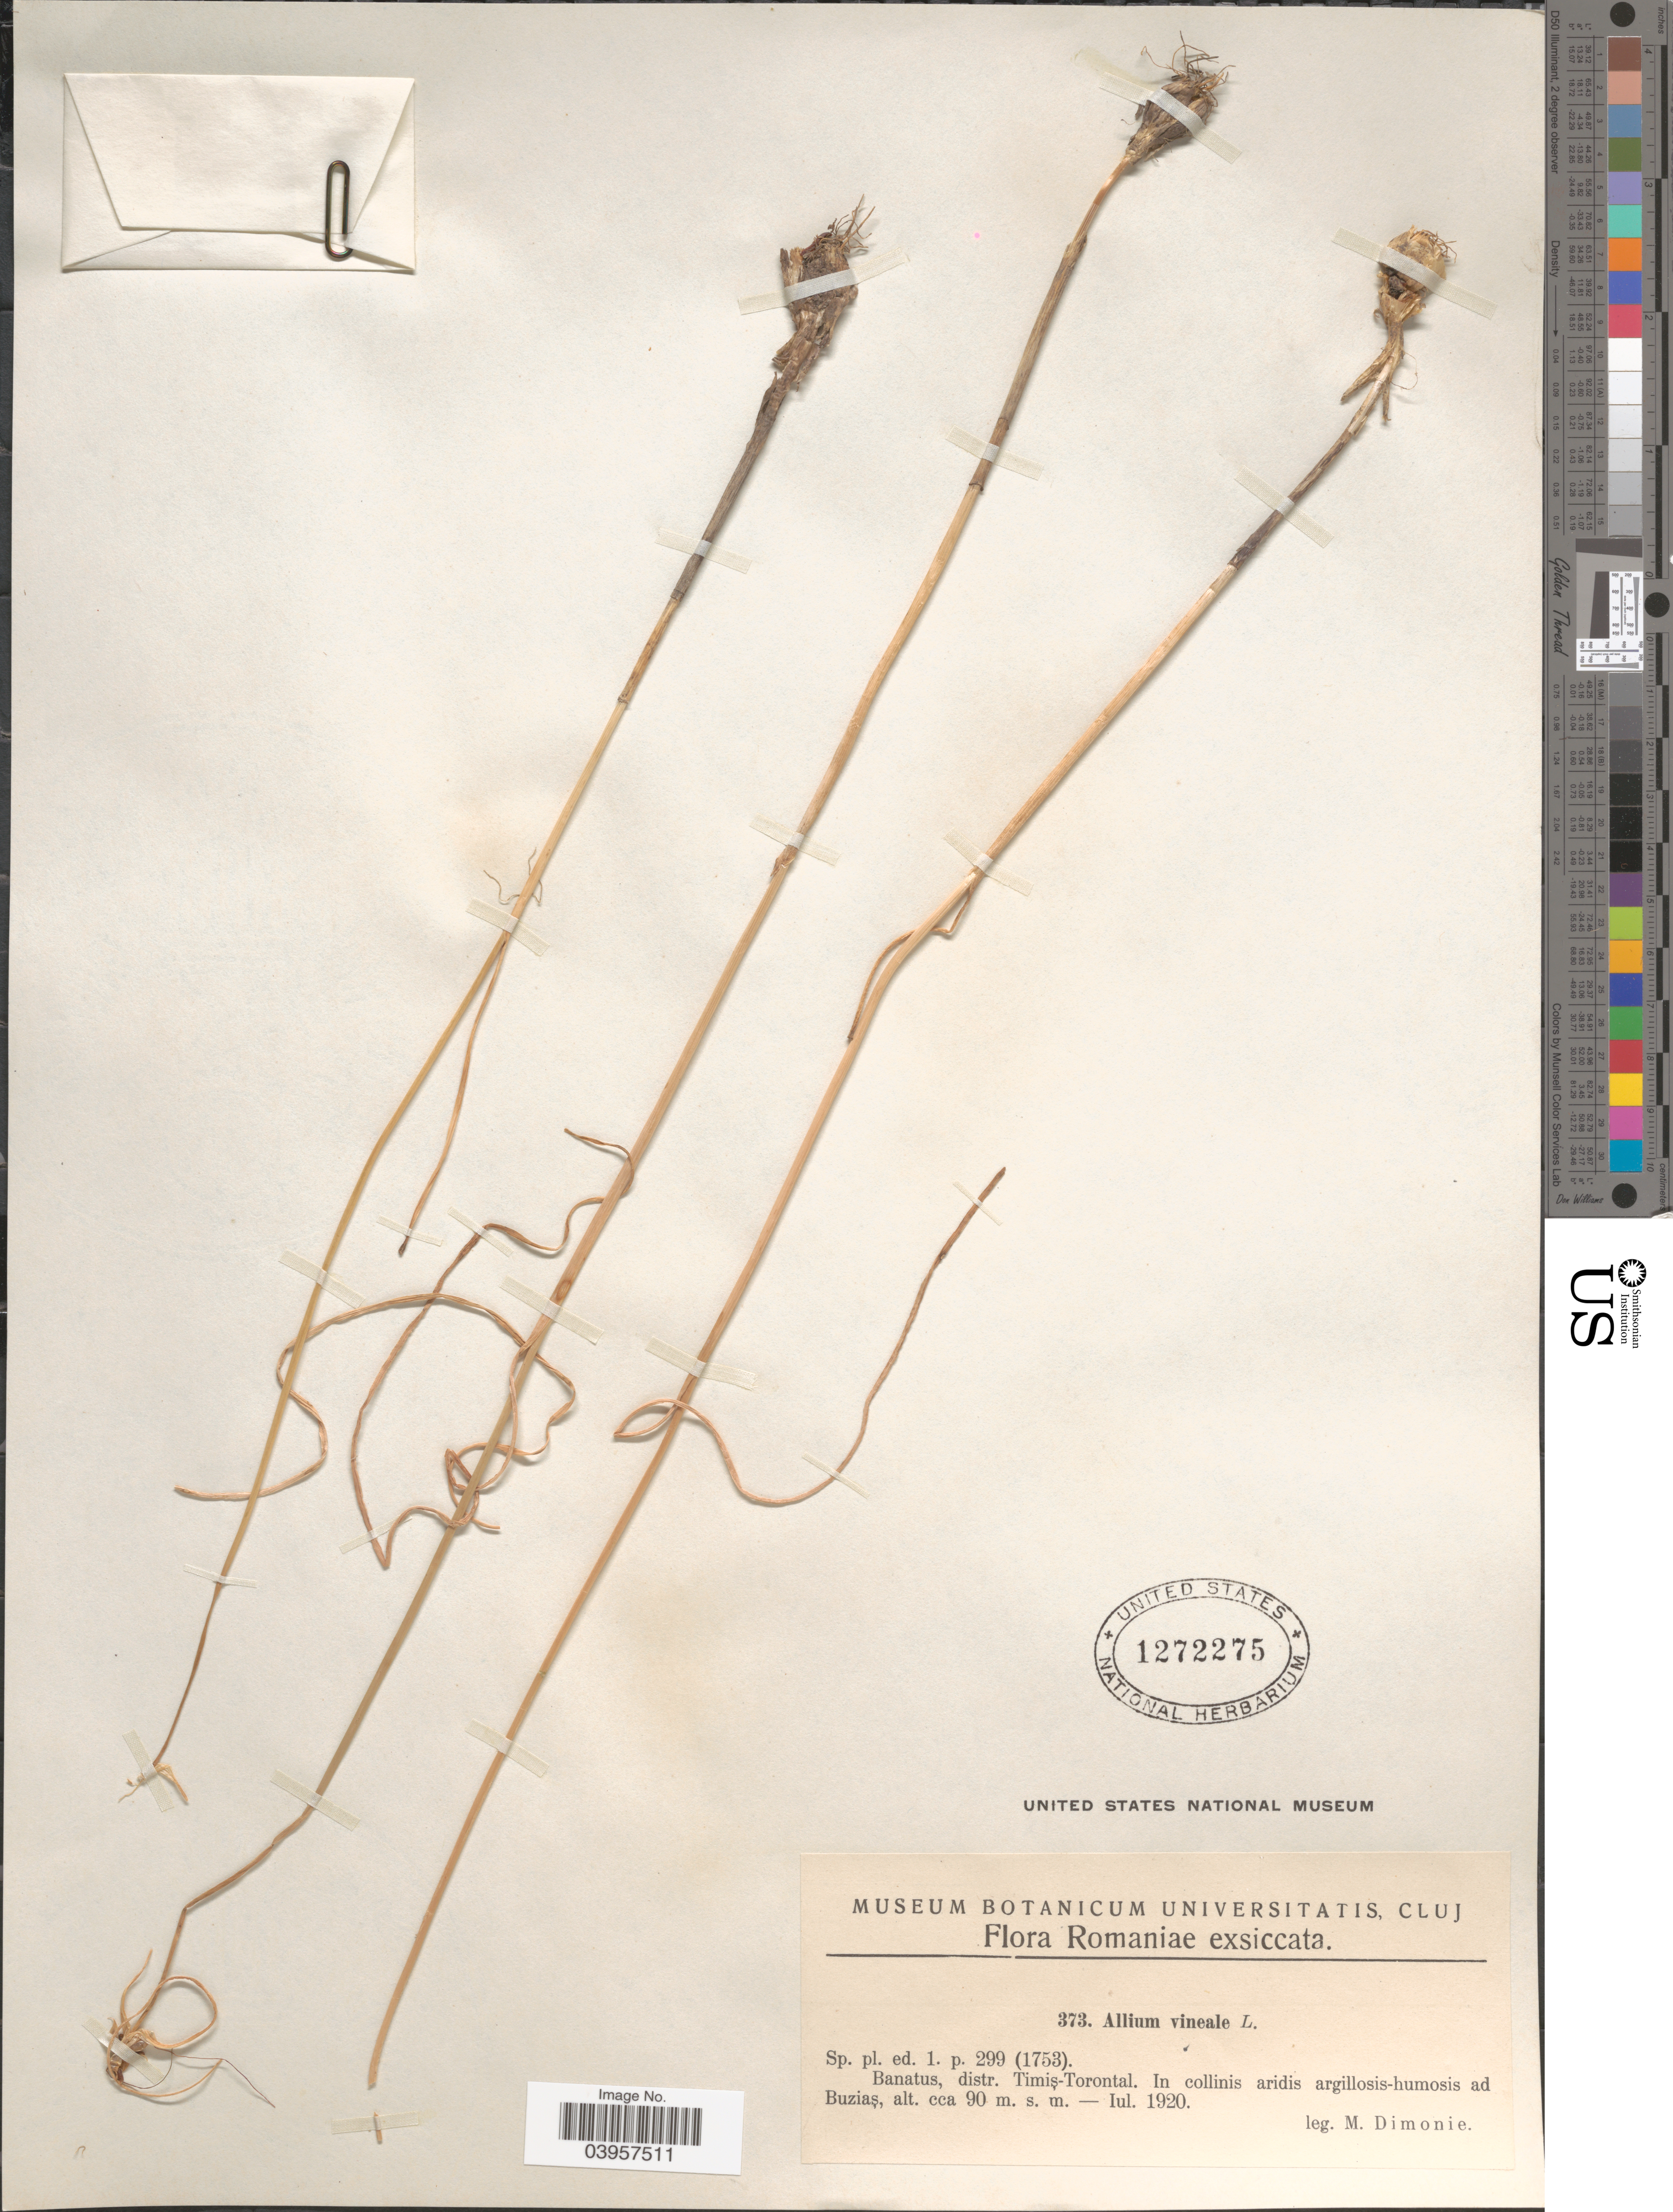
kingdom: Plantae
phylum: Tracheophyta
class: Liliopsida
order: Asparagales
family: Amaryllidaceae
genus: Allium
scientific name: Allium vineale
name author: L.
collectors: M. Dimonie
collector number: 373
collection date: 1920-07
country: Romania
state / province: Timis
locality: Romaniae. Banatus, distr. Timiş-Torontal. In collinis aridis argillosis-humosis ad Buziaş.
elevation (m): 90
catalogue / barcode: US 1272275